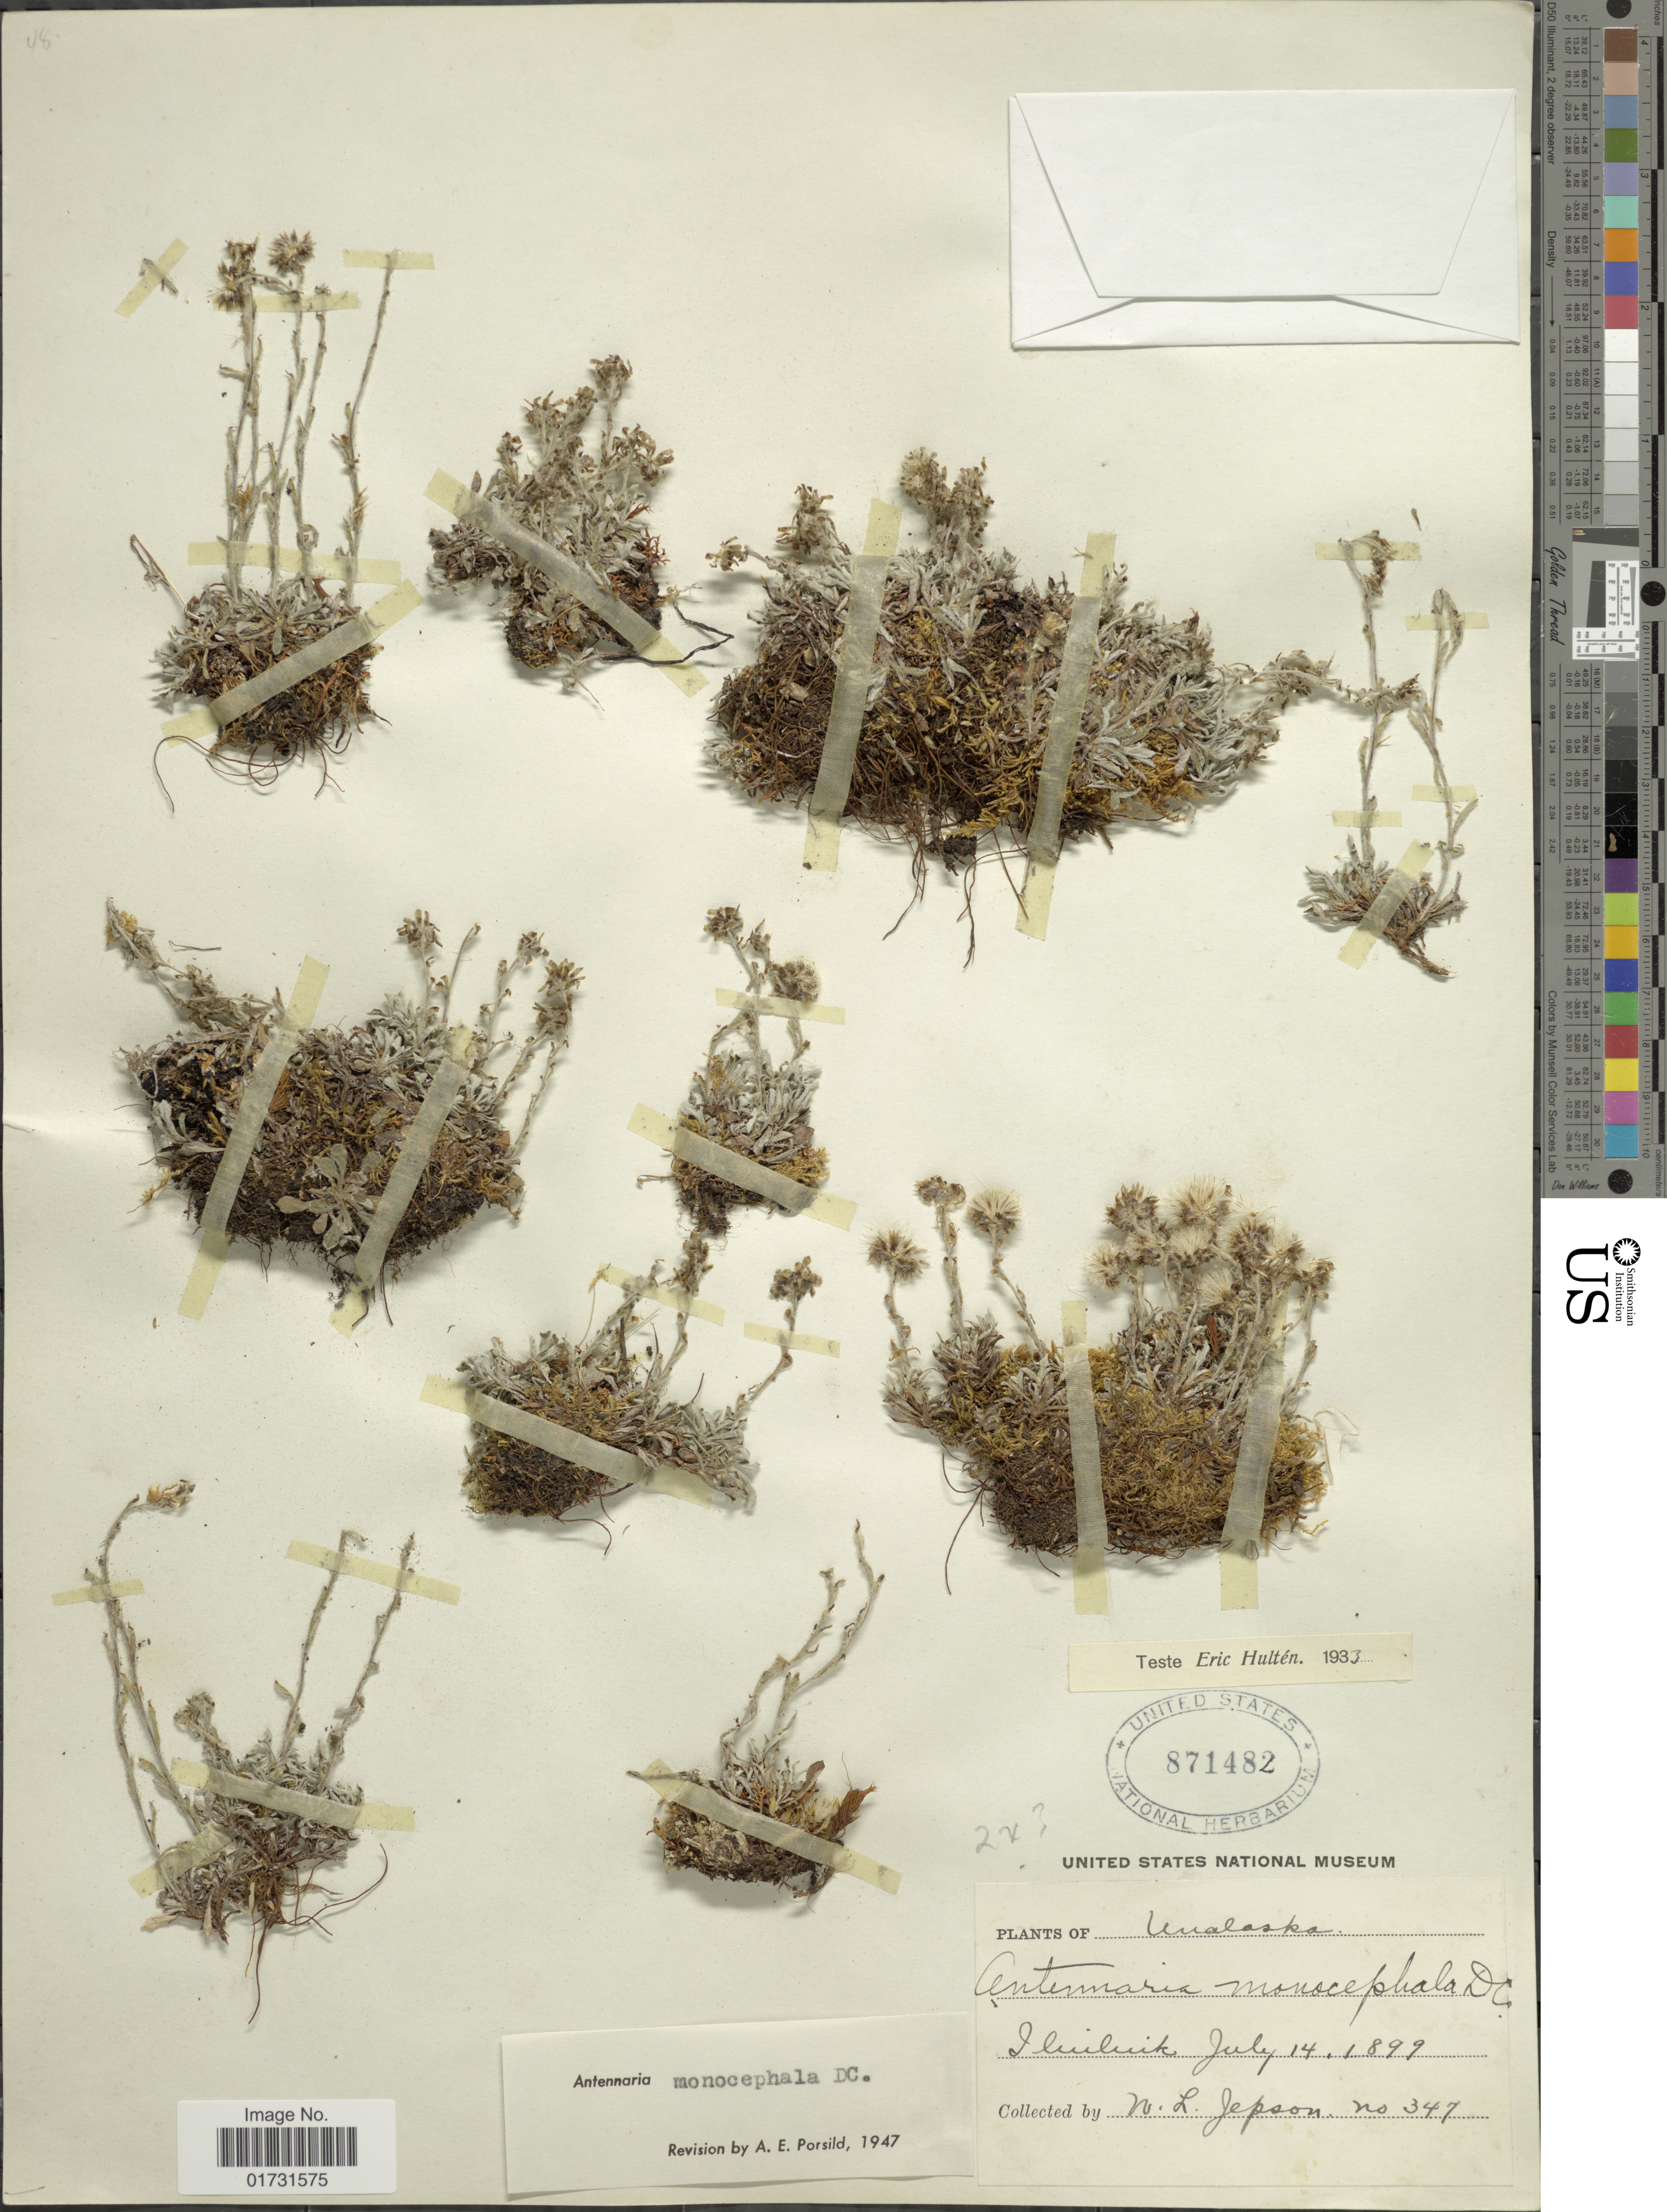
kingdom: Plantae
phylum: Tracheophyta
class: Magnoliopsida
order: Asterales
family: Asteraceae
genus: Antennaria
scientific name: Antennaria monocephala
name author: DC.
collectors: W. L. Jepson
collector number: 347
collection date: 1899-07-14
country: United States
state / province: Alaska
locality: Unalaska. Iluiliuk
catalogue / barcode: US 871482